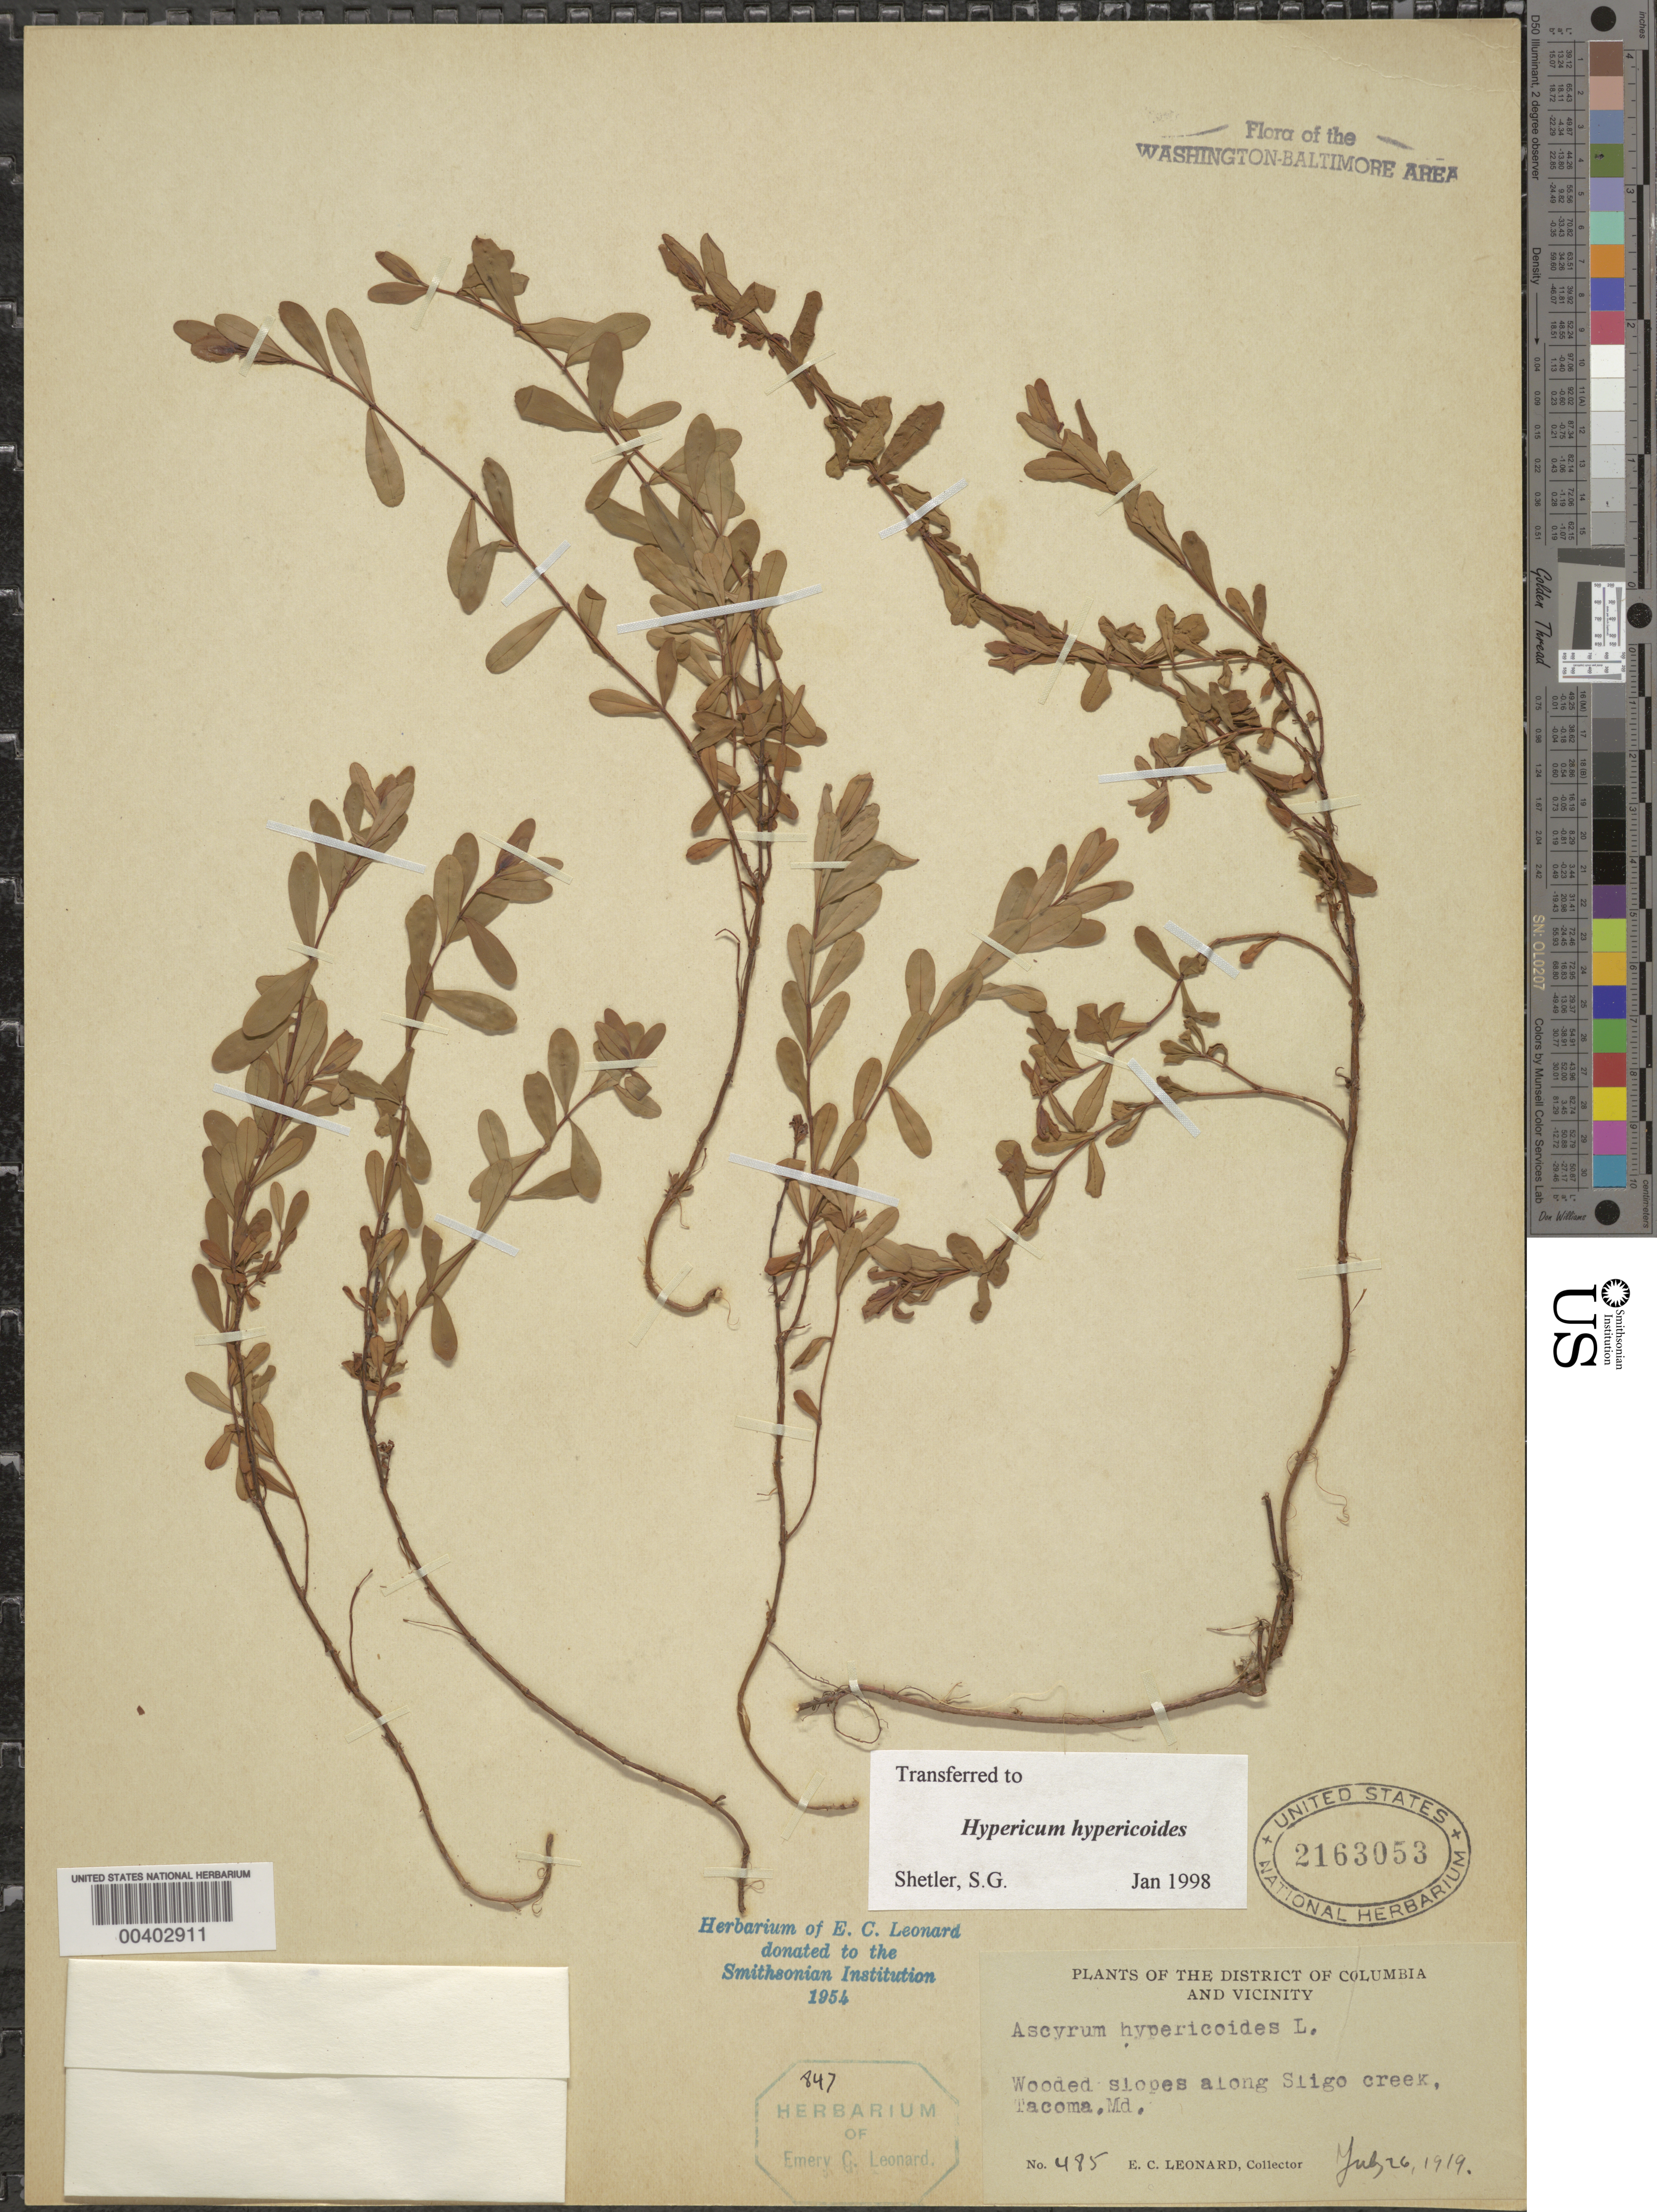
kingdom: Plantae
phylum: Tracheophyta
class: Magnoliopsida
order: Malpighiales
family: Hypericaceae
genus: Hypericum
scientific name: Hypericum stragulum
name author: W.P. Adams & N. Robson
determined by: Strong, Mark T., (BOT), Smithsonian Institution - National Museum of Natural History (UNITED STATES)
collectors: E. C. Leonard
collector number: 485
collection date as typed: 26 Jul 1919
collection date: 1919-07-26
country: United States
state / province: Maryland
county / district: Montgomery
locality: Sligo Creek, Takoma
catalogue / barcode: US 2163053